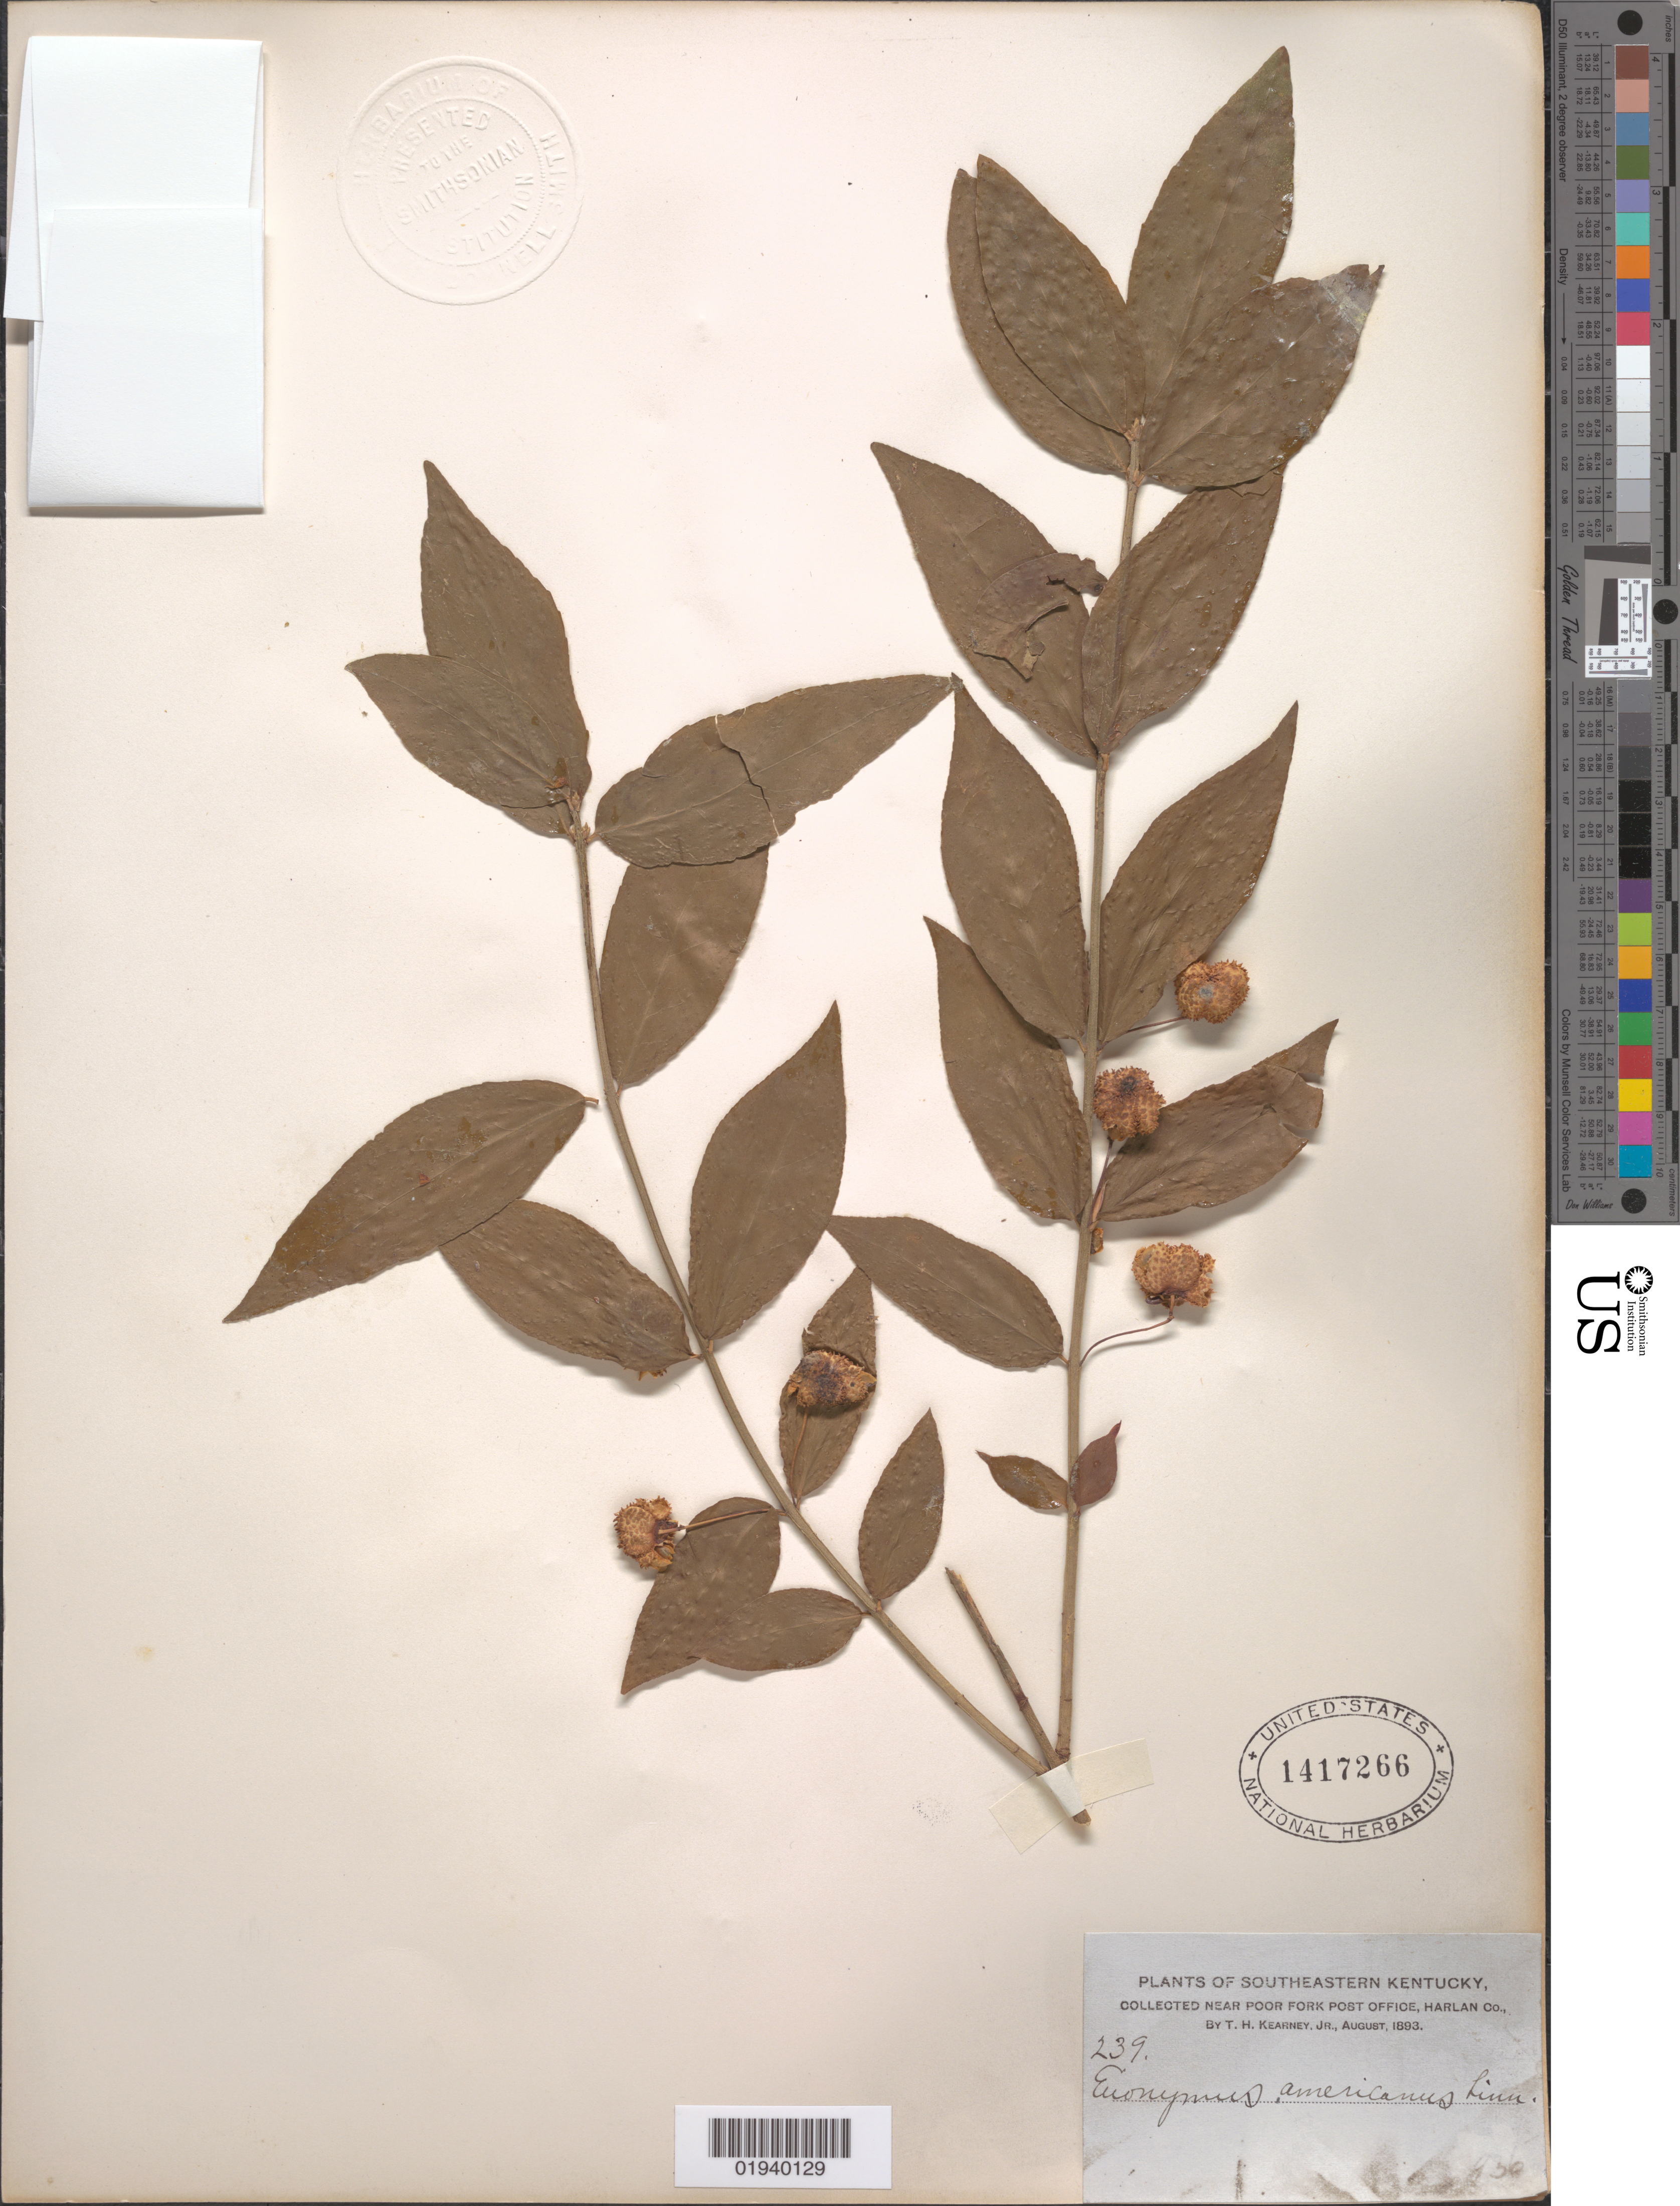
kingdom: Plantae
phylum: Tracheophyta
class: Magnoliopsida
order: Celastrales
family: Celastraceae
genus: Euonymus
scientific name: Euonymus americanus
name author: L.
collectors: T. H. Kearney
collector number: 239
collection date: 1893-08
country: United States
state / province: Kentucky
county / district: Harlan County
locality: Poor Fork Post Office [Cumberland], near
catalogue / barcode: US 1417266